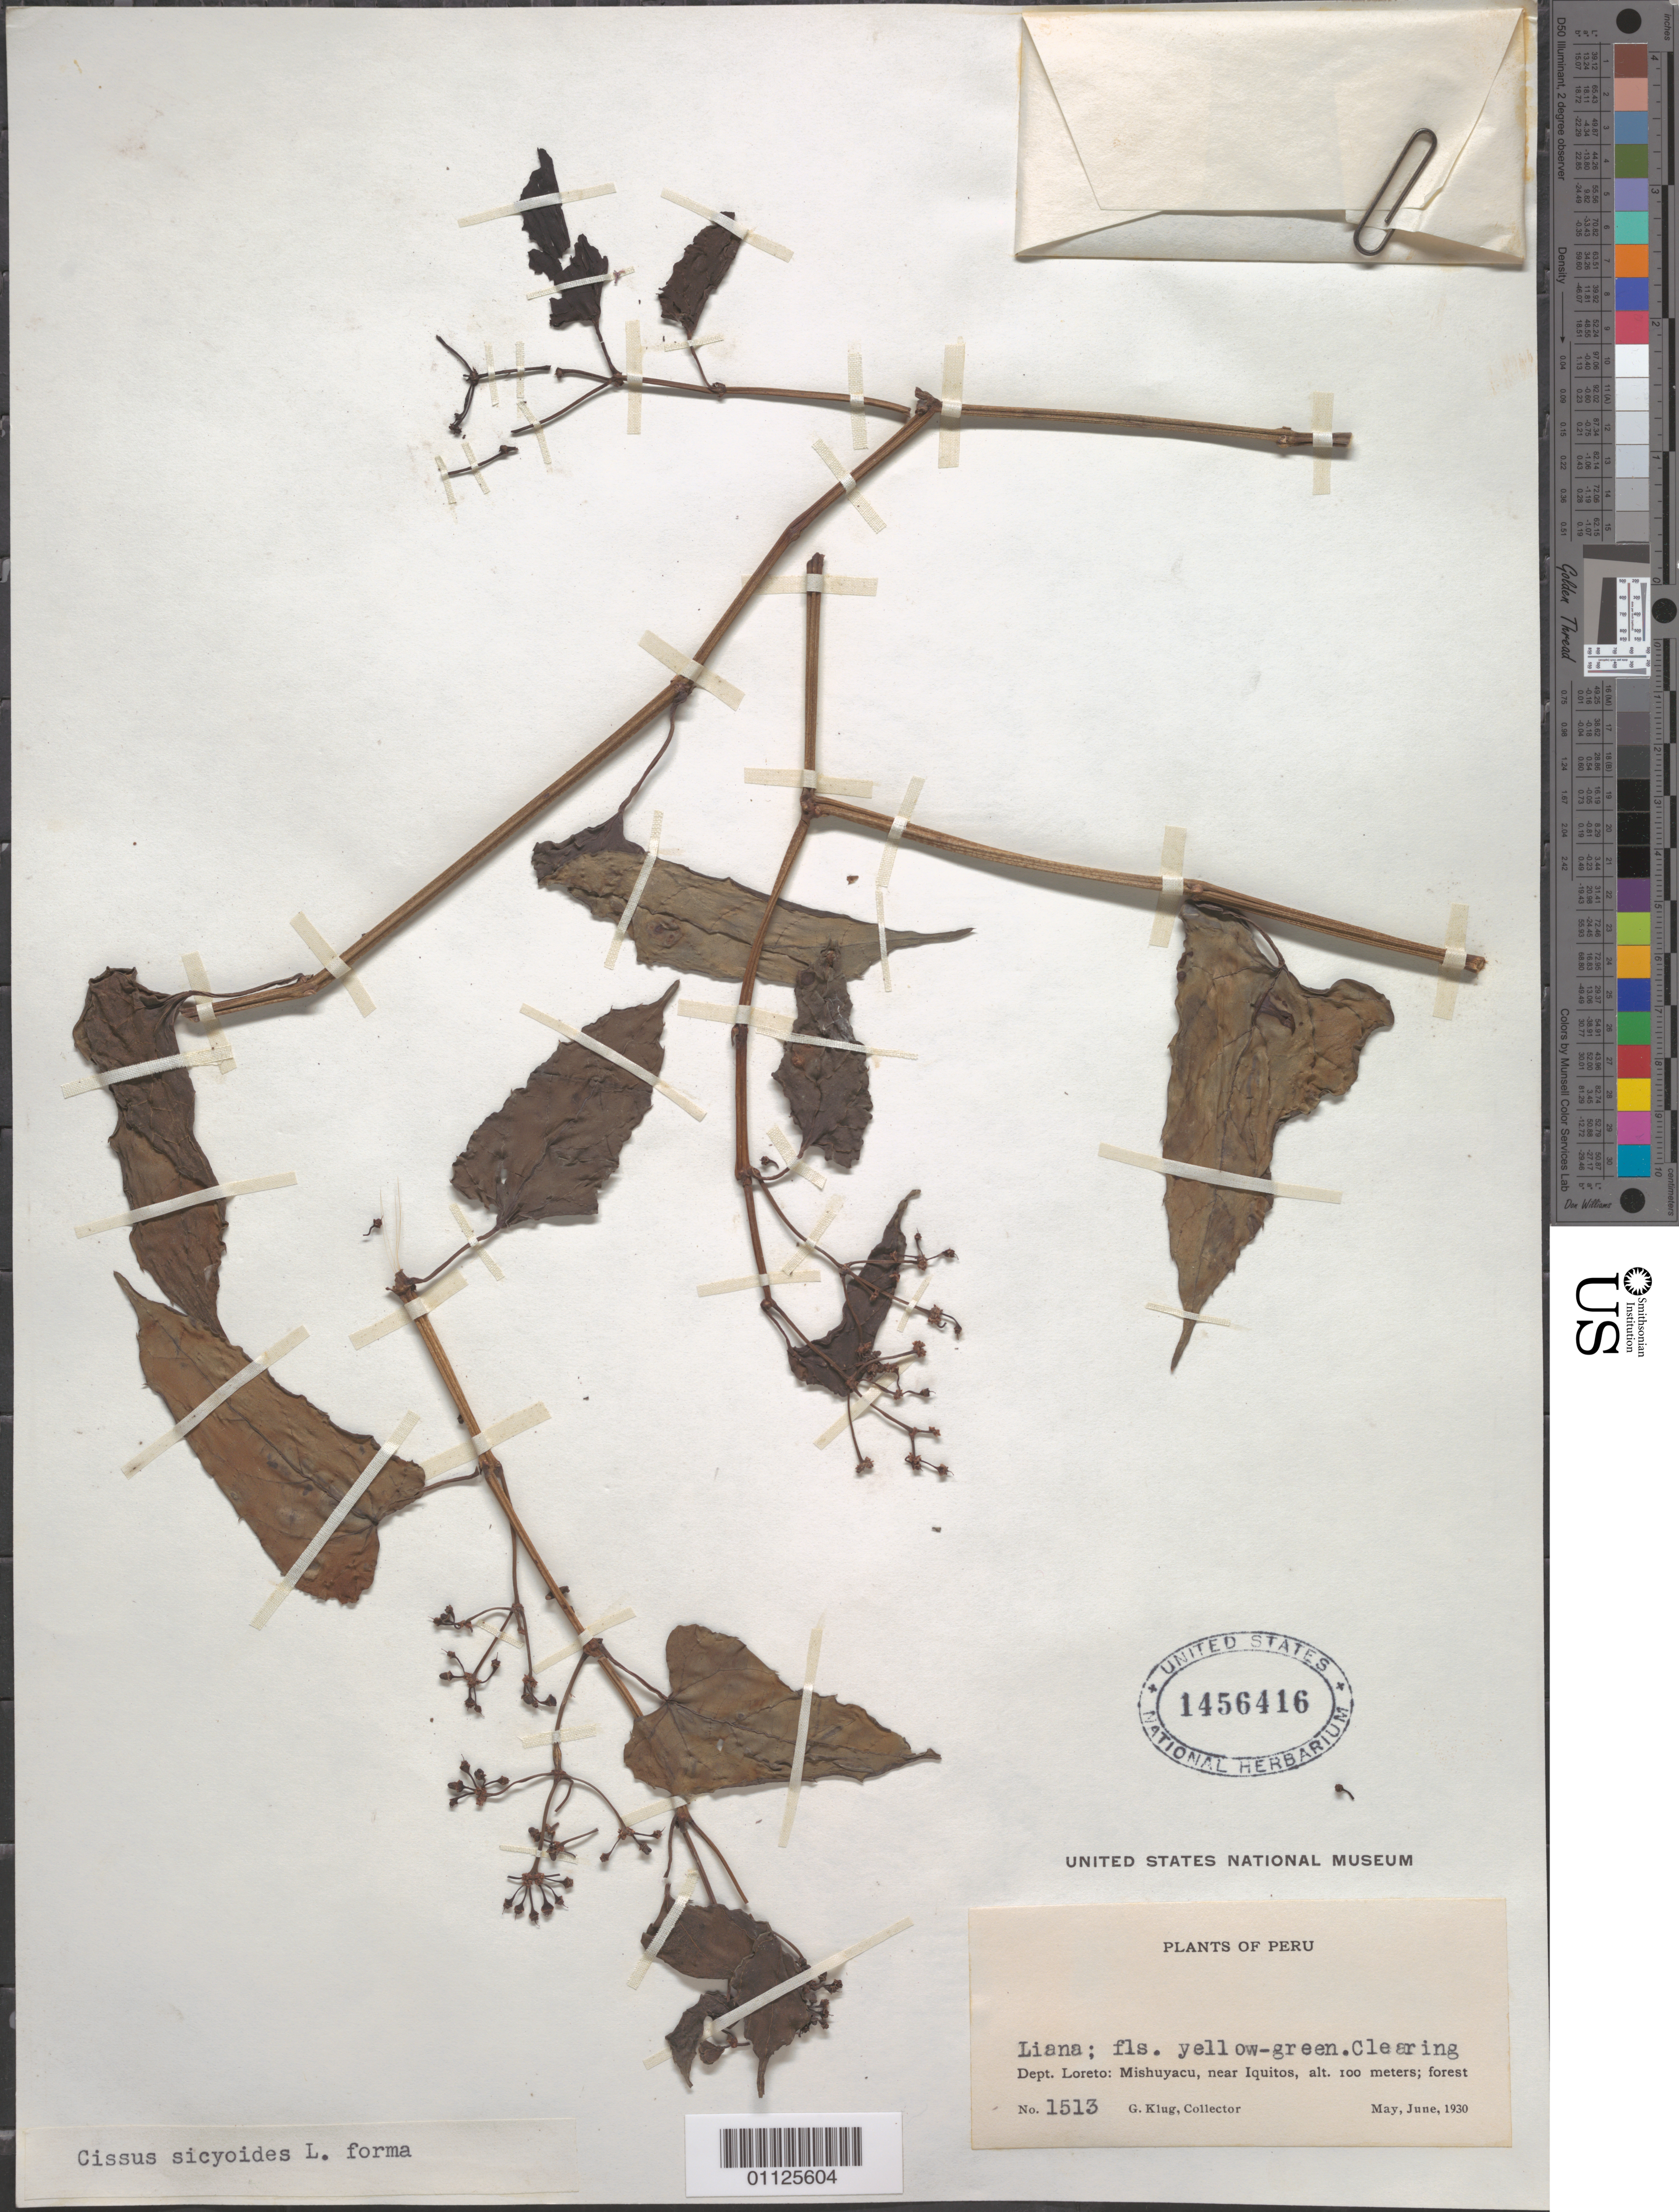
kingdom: Plantae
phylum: Tracheophyta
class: Magnoliopsida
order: Vitales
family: Vitaceae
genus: Cissus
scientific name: Cissus verticillata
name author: (L.) Nicolson & C.E. Jarvis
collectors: G. Klug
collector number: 1513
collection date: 1930-05/1930-06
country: Peru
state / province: Loreto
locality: Mishuyacu, near Iquitos.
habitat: Forest. Liana. Clearing.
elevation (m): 100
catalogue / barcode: US 1456416